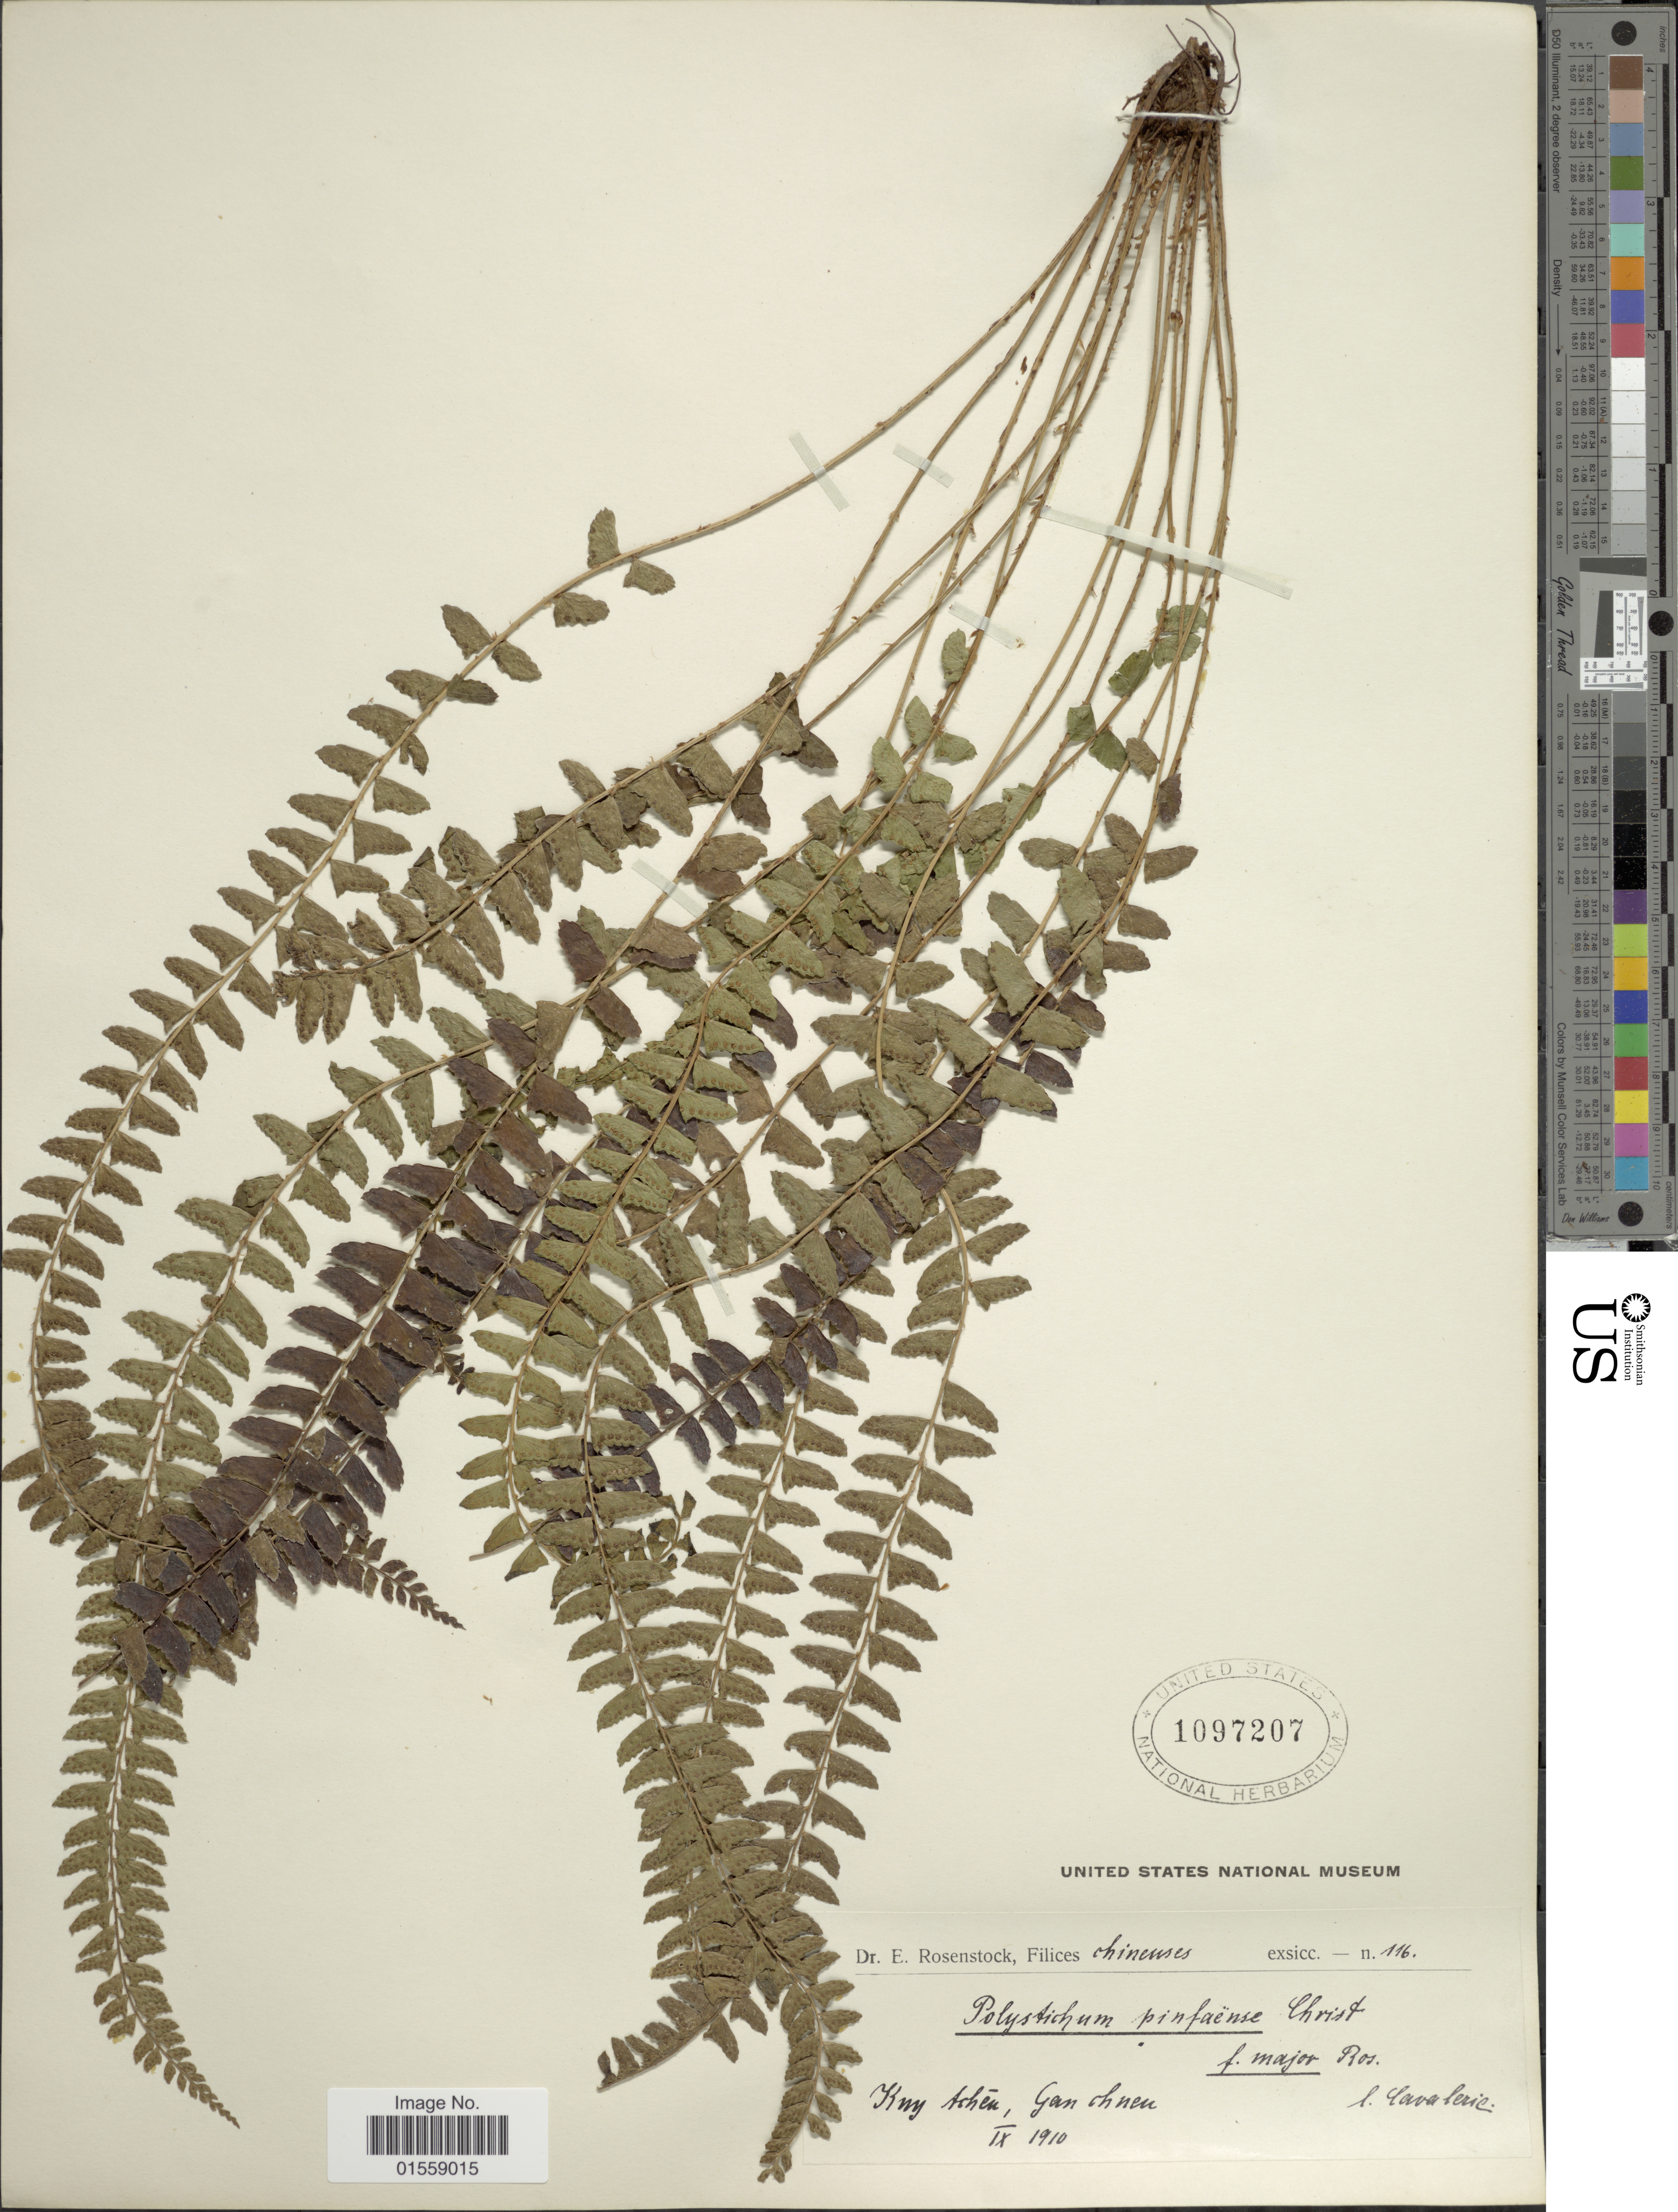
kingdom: Plantae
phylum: Tracheophyta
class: Polypodiopsida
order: Polypodiales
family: Dryopteridaceae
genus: Polystichum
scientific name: Polystichum deltodon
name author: (Baker) Diels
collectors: -. Cavalerie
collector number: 116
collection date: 1910-09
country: China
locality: Chinenses, Kny Ashen, Gan chneu. [interpreted]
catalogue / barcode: US 1097207